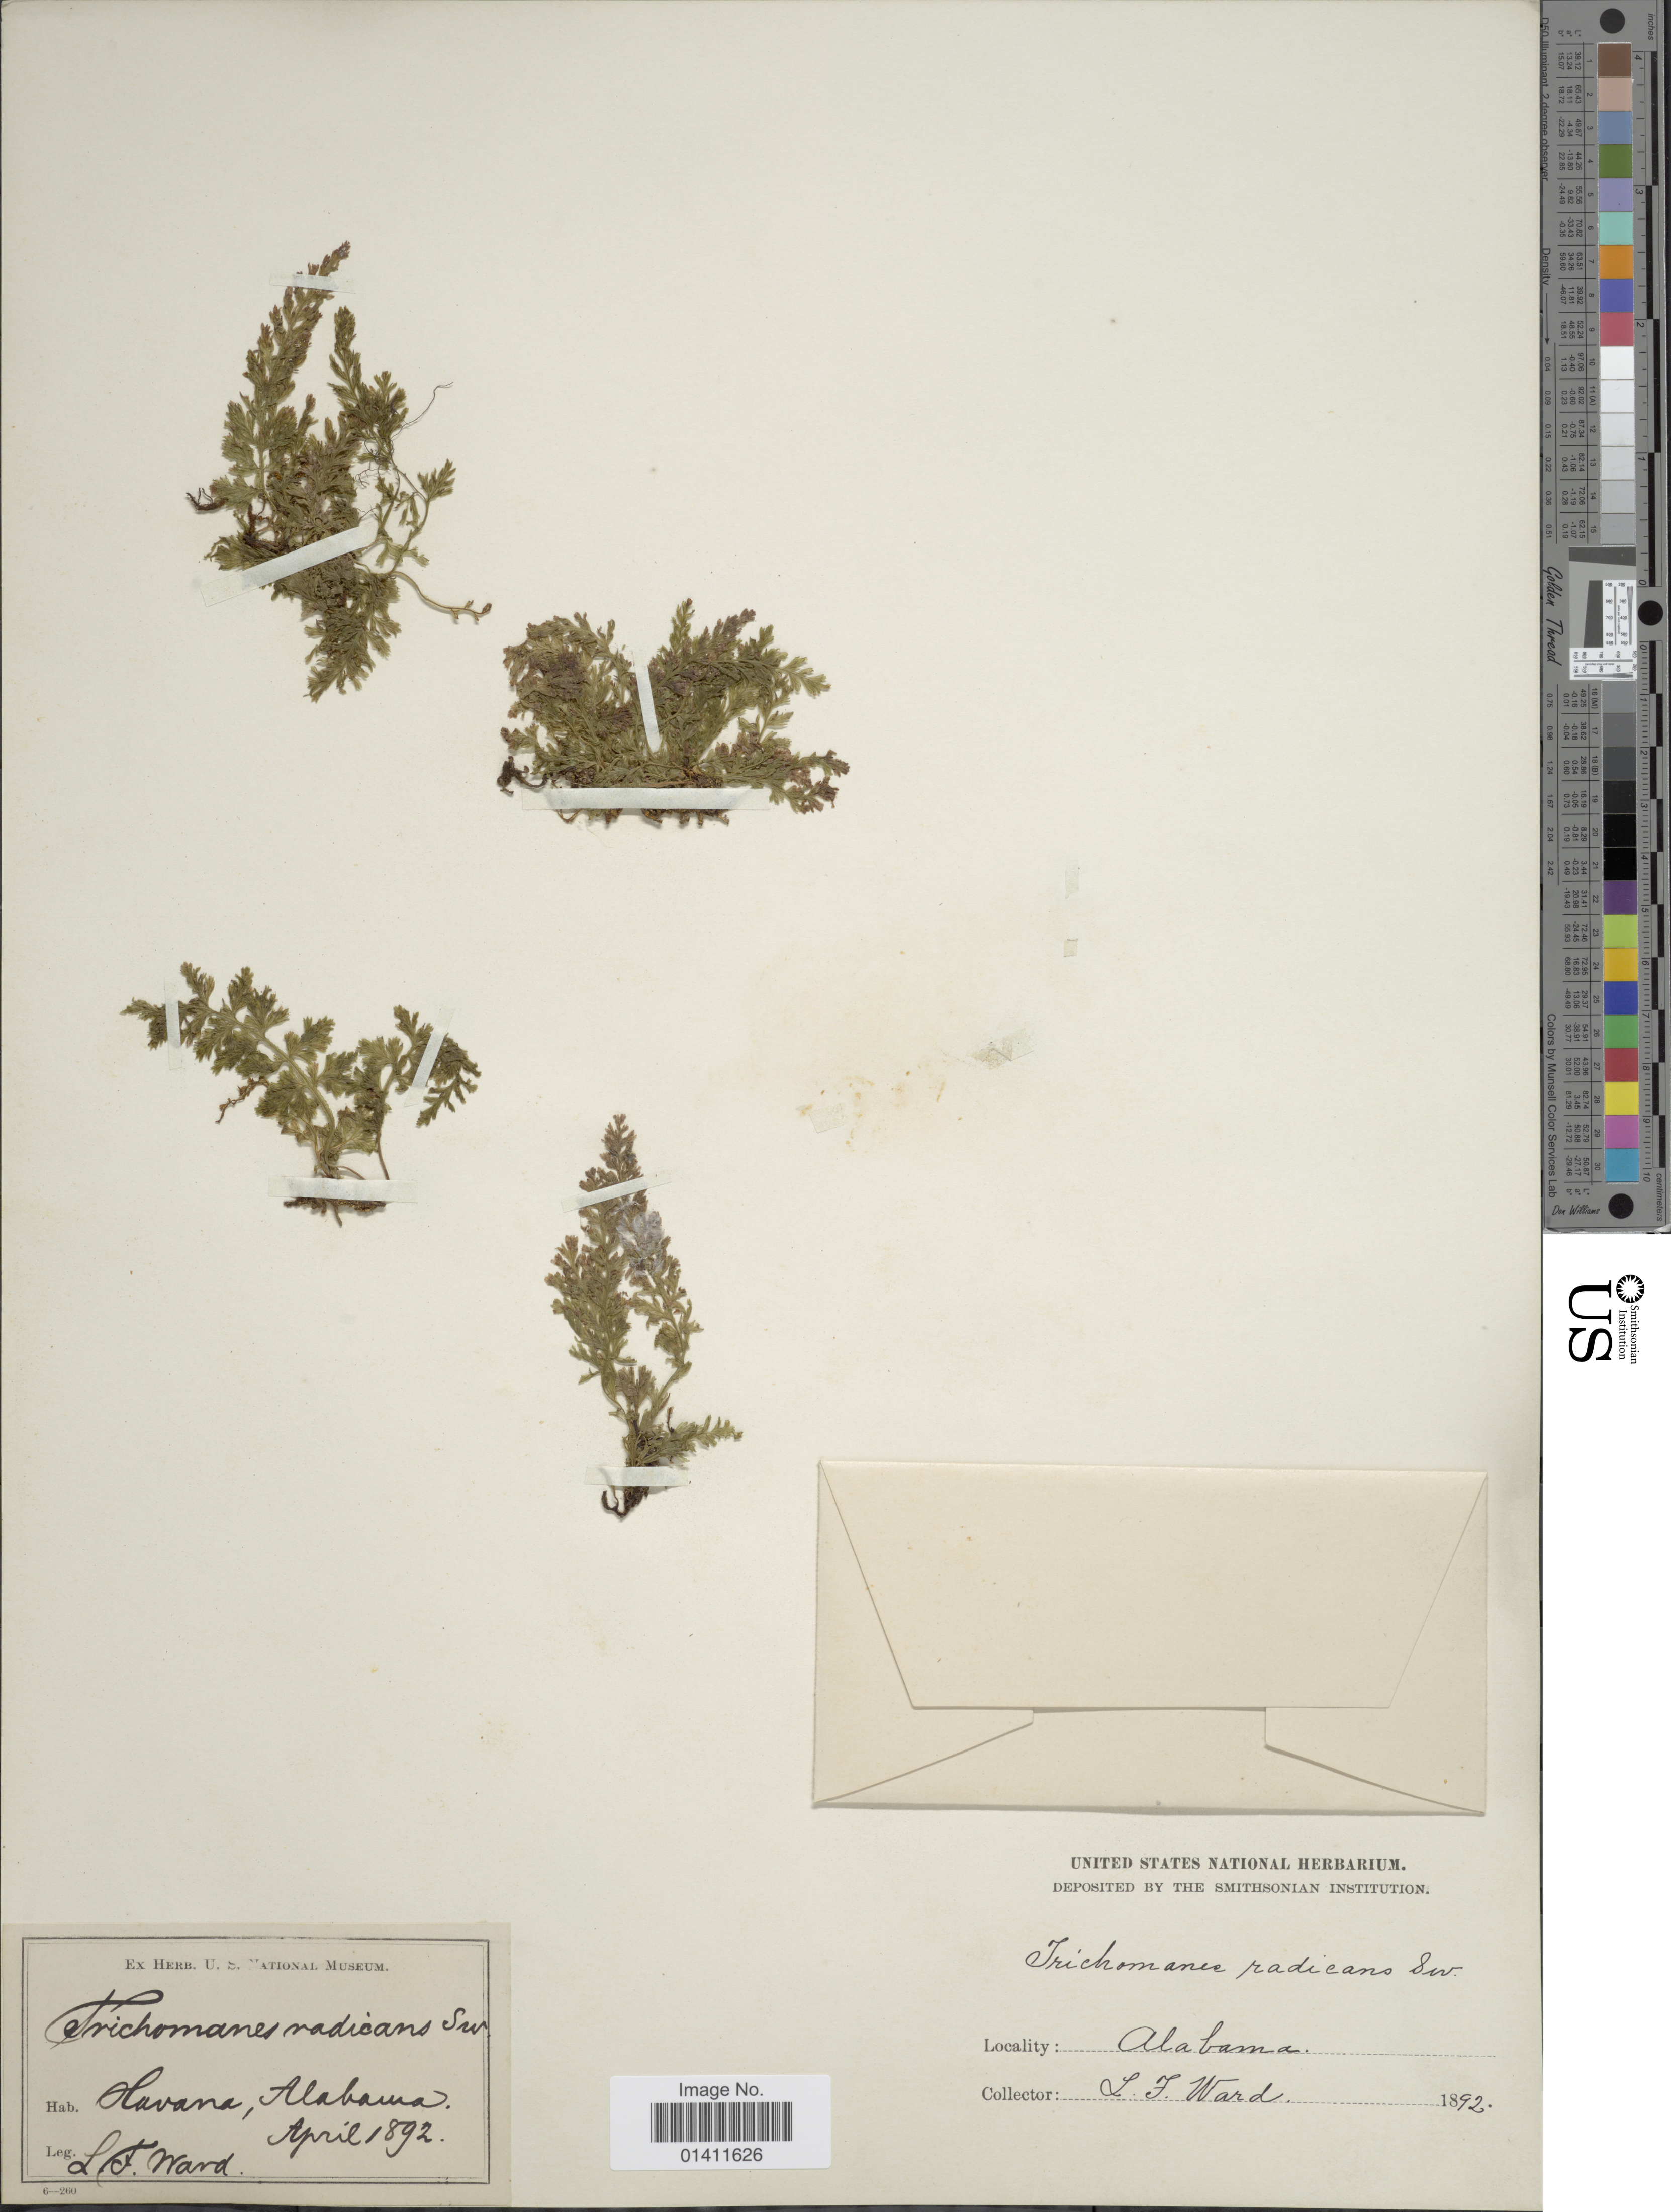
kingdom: Plantae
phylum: Tracheophyta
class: Polypodiopsida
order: Hymenophyllales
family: Hymenophyllaceae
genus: Vandenboschia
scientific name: Vandenboschia boschiana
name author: (J.W. Sturm ex Bosch) Ebihara & K. Iwats.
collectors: L. Ward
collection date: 1892-04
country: United States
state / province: Alabama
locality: Havana.